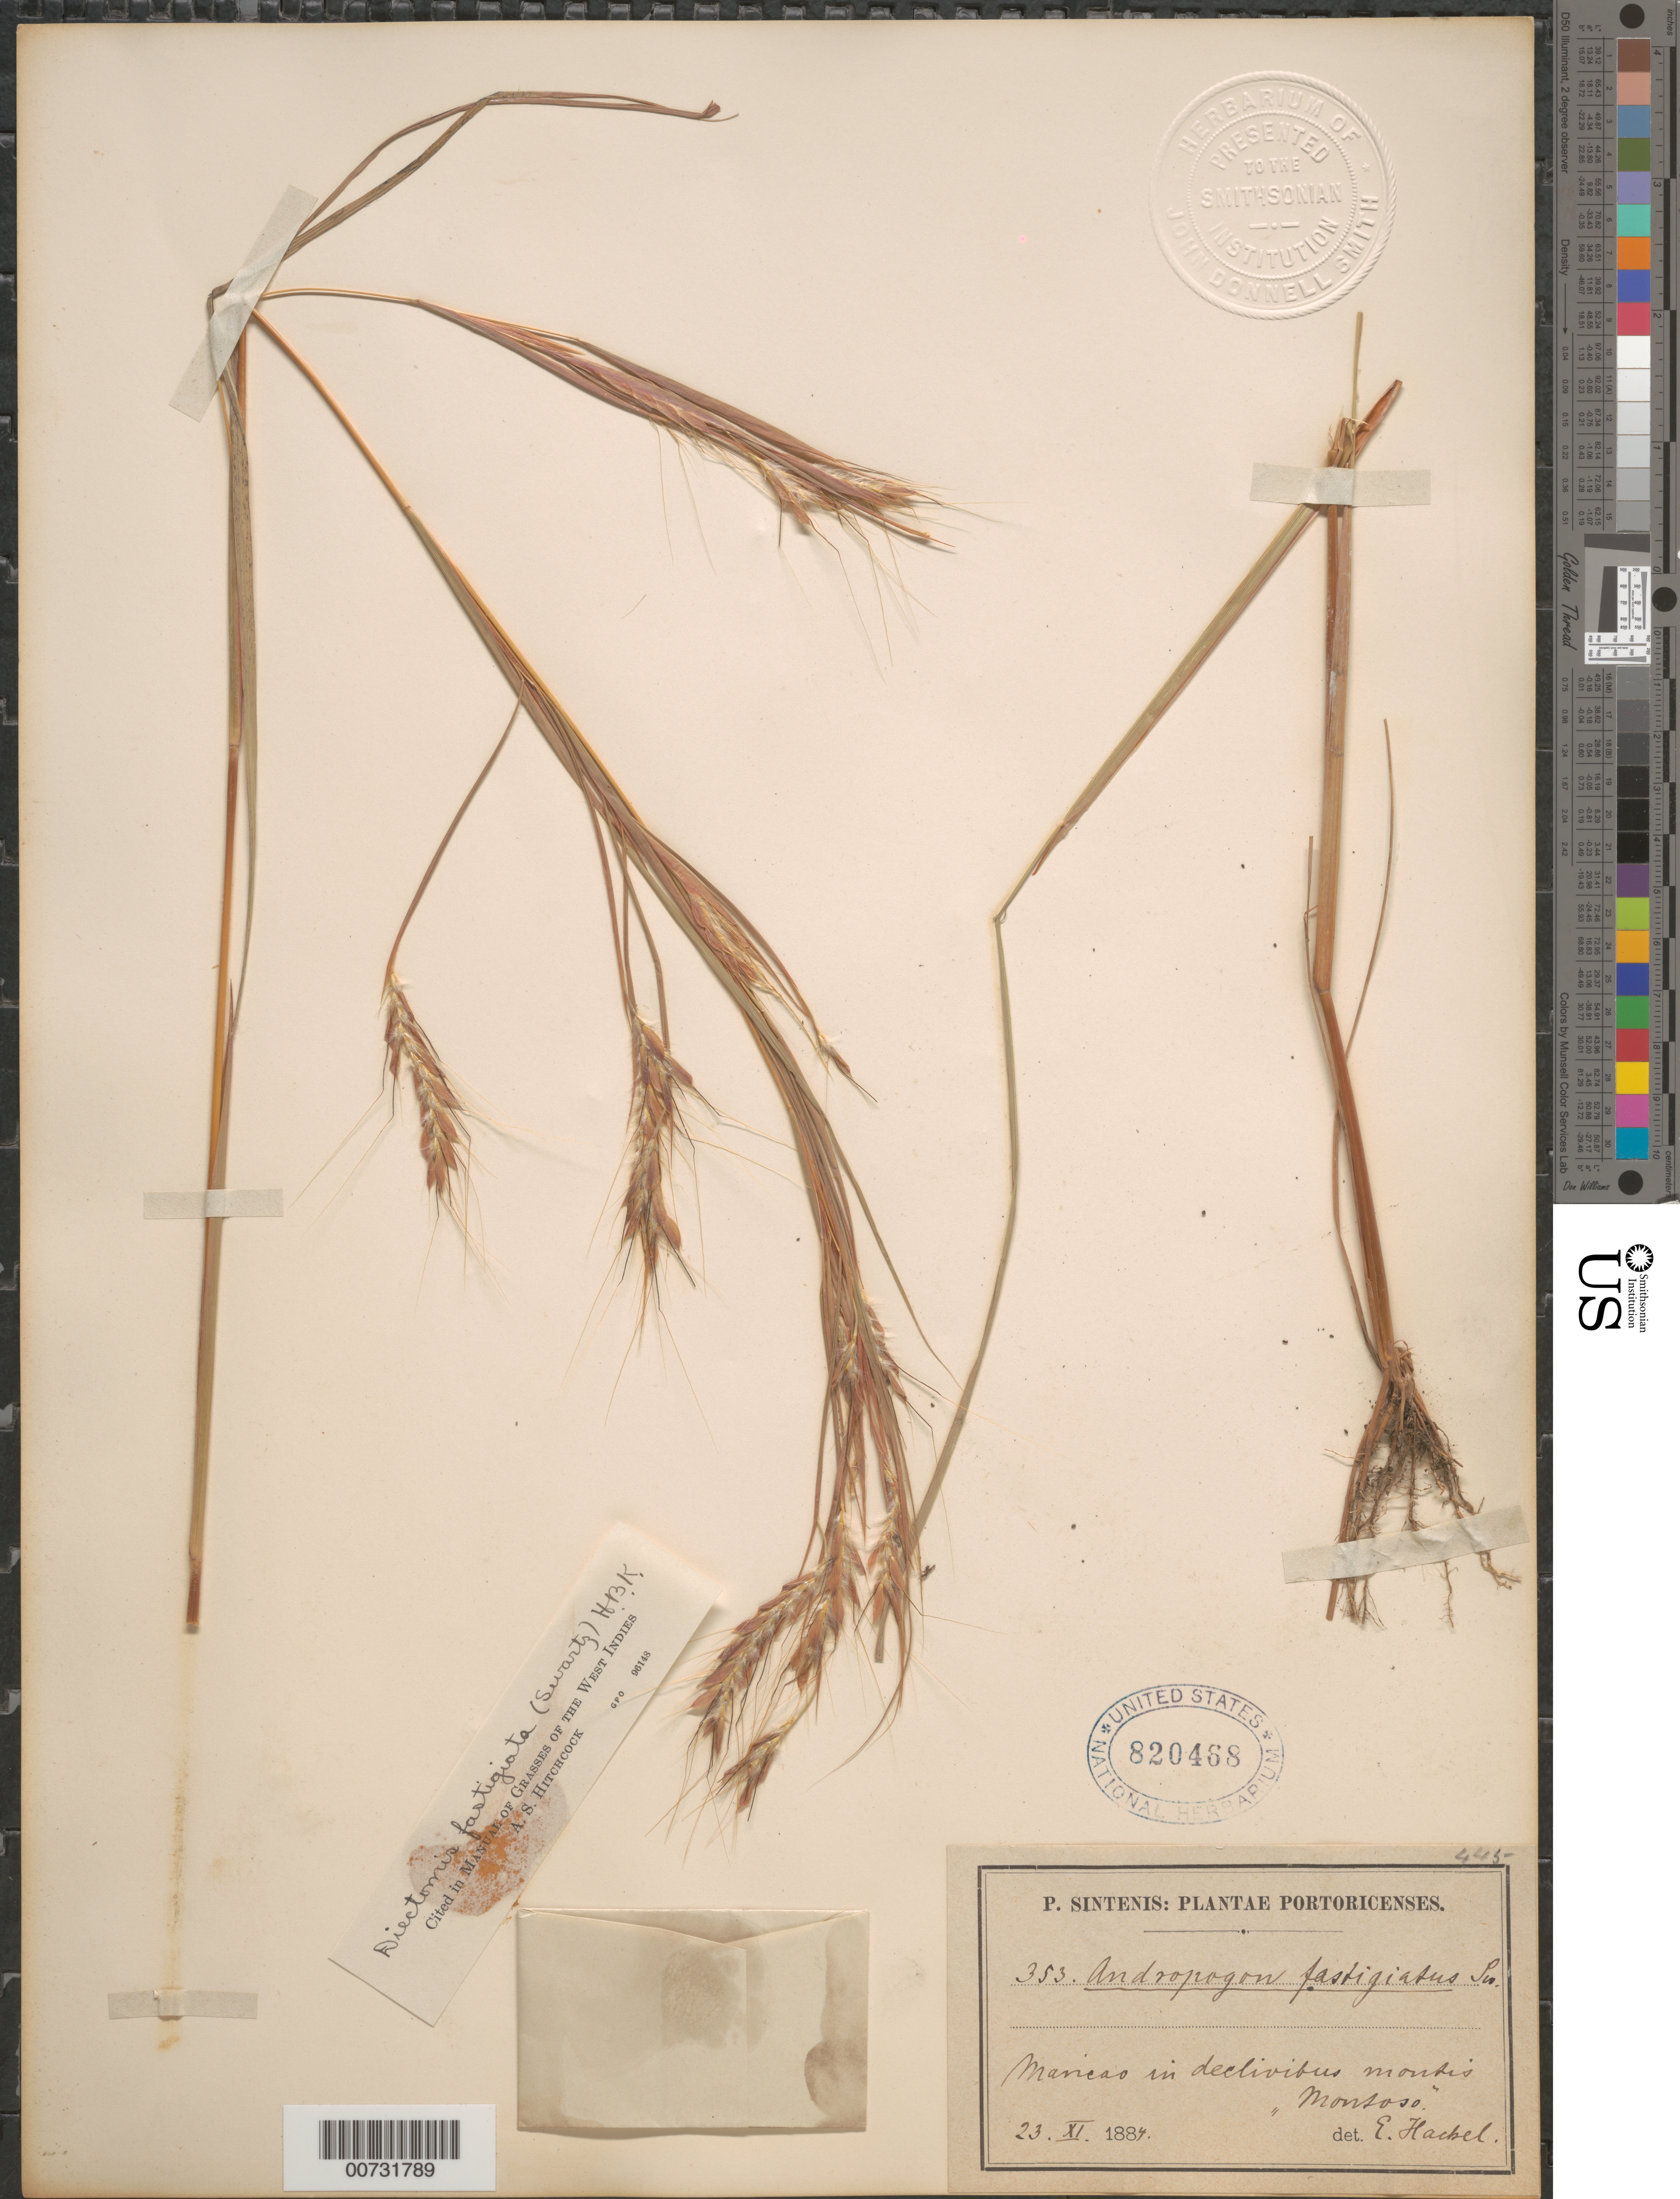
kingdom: Plantae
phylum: Tracheophyta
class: Liliopsida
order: Poales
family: Poaceae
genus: Andropogon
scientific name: Andropogon fastigiatus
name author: Sw.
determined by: Hitchcock, Albert S.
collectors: P. Sintenis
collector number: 353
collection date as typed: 23 Nov 1884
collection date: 1884-11-23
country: Puerto Rico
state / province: Maricao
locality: Maricao, Montis "Montoso"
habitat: In declivibus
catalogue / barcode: US 820468